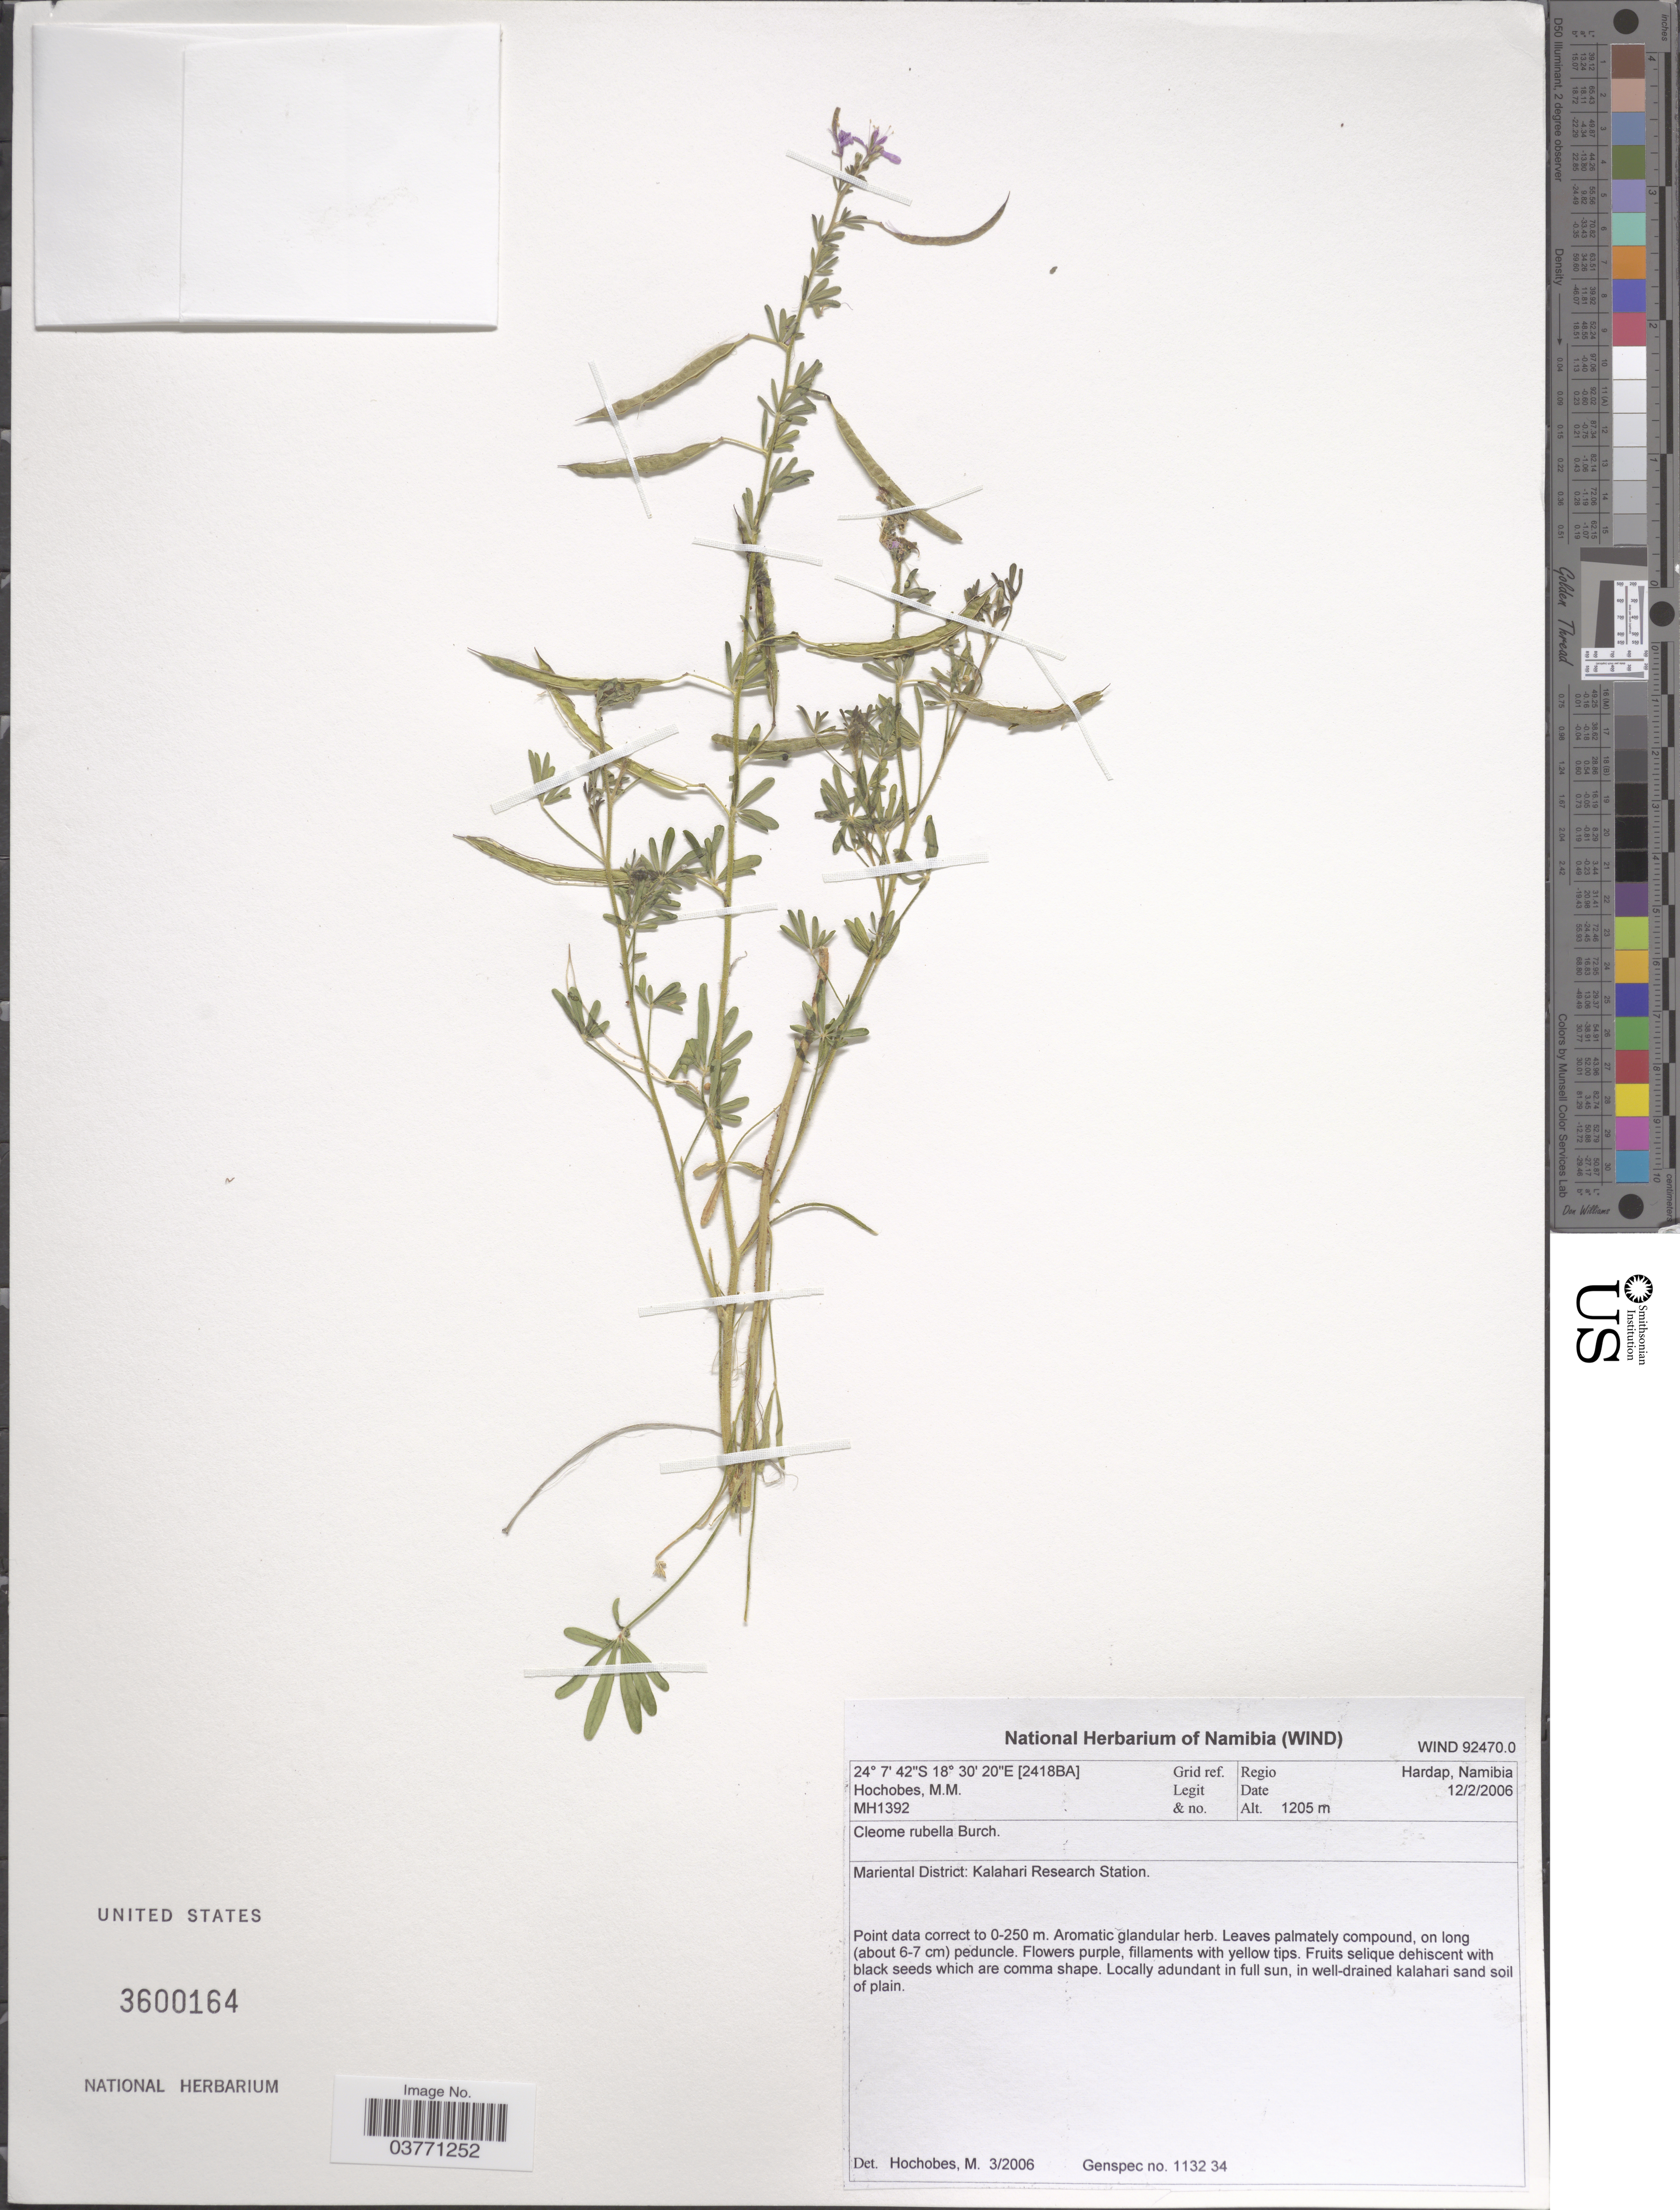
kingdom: Plantae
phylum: Tracheophyta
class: Magnoliopsida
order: Brassicales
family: Cleomaceae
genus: Sieruela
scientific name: Sieruela rubella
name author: (Burch.) Roalson & J.C. Hall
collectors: M. Hochobes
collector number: MH1392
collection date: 2006-02-12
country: Namibia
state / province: Hardap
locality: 2418BA Grid ref. Regio Hardap. Mariental District: Kalahari Research Station.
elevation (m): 1205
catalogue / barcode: US 3600164